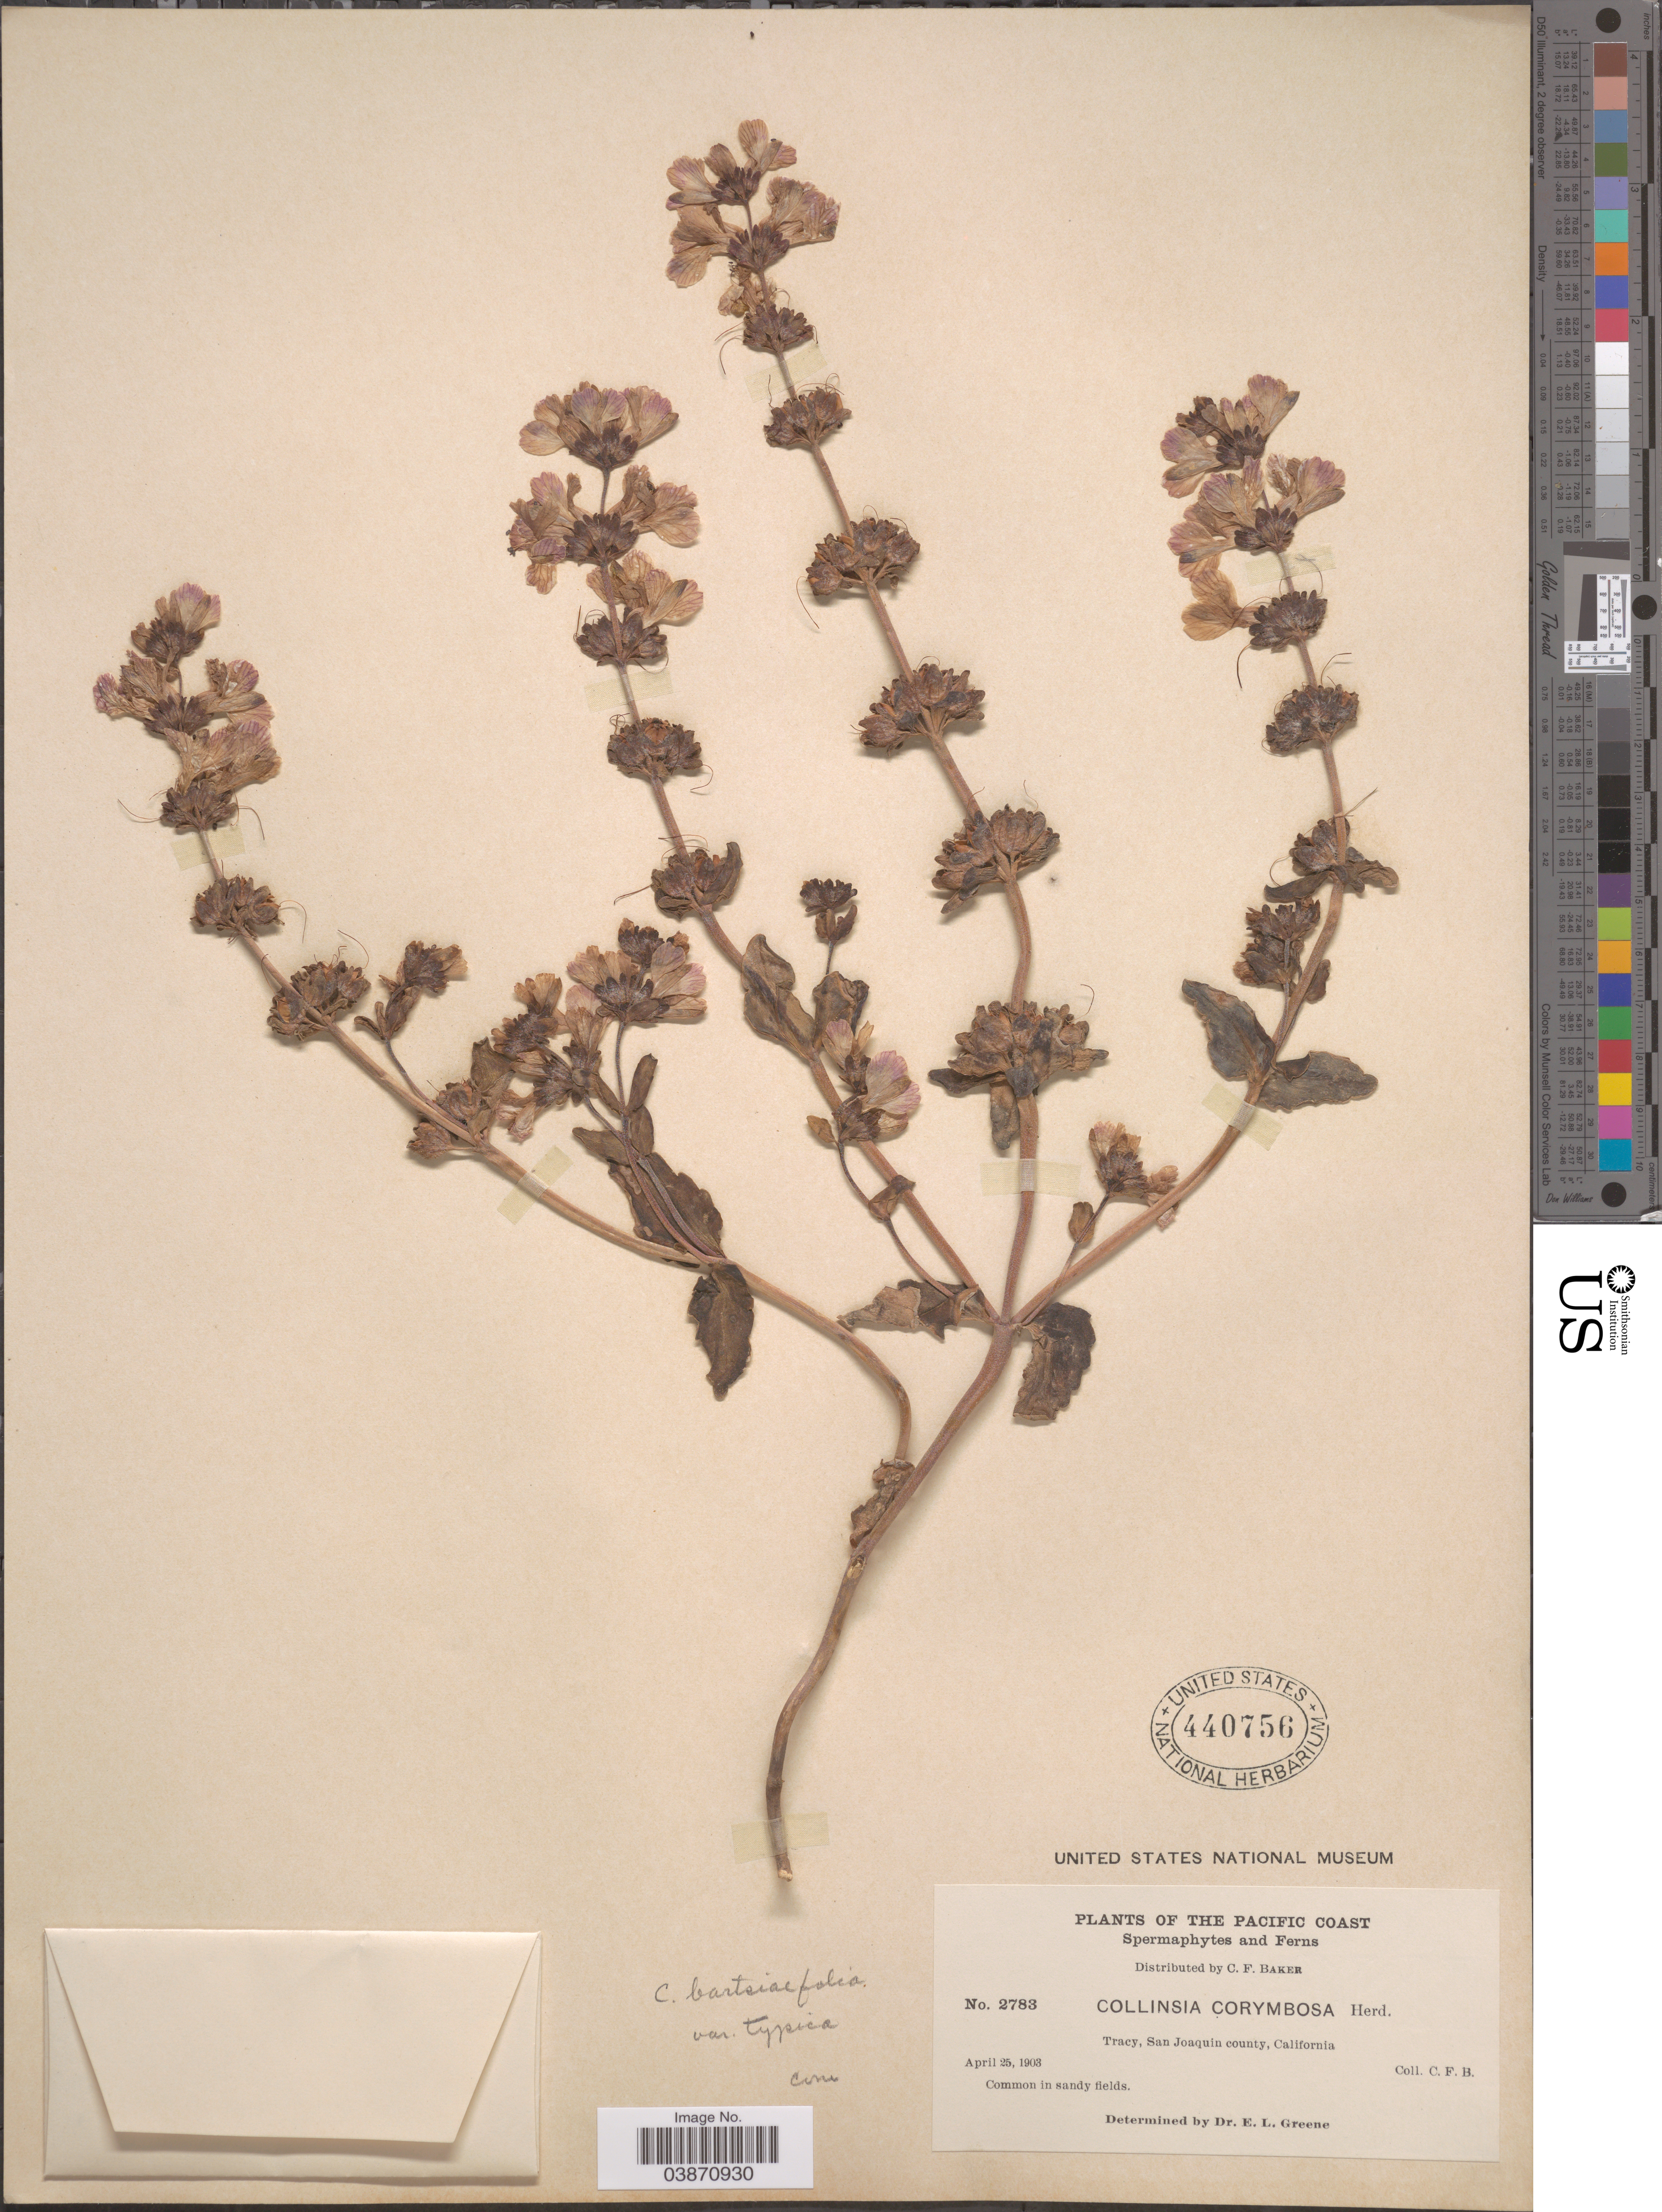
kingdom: Plantae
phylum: Tracheophyta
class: Magnoliopsida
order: Lamiales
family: Plantaginaceae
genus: Collinsia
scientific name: Collinsia bartsiifolia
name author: Benth.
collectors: C. F. Baker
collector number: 2783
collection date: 1903-04-25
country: United States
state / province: California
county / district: San Joaquin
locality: The Pacific Coast. Tracy, San Joaquin county.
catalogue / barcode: US 440756